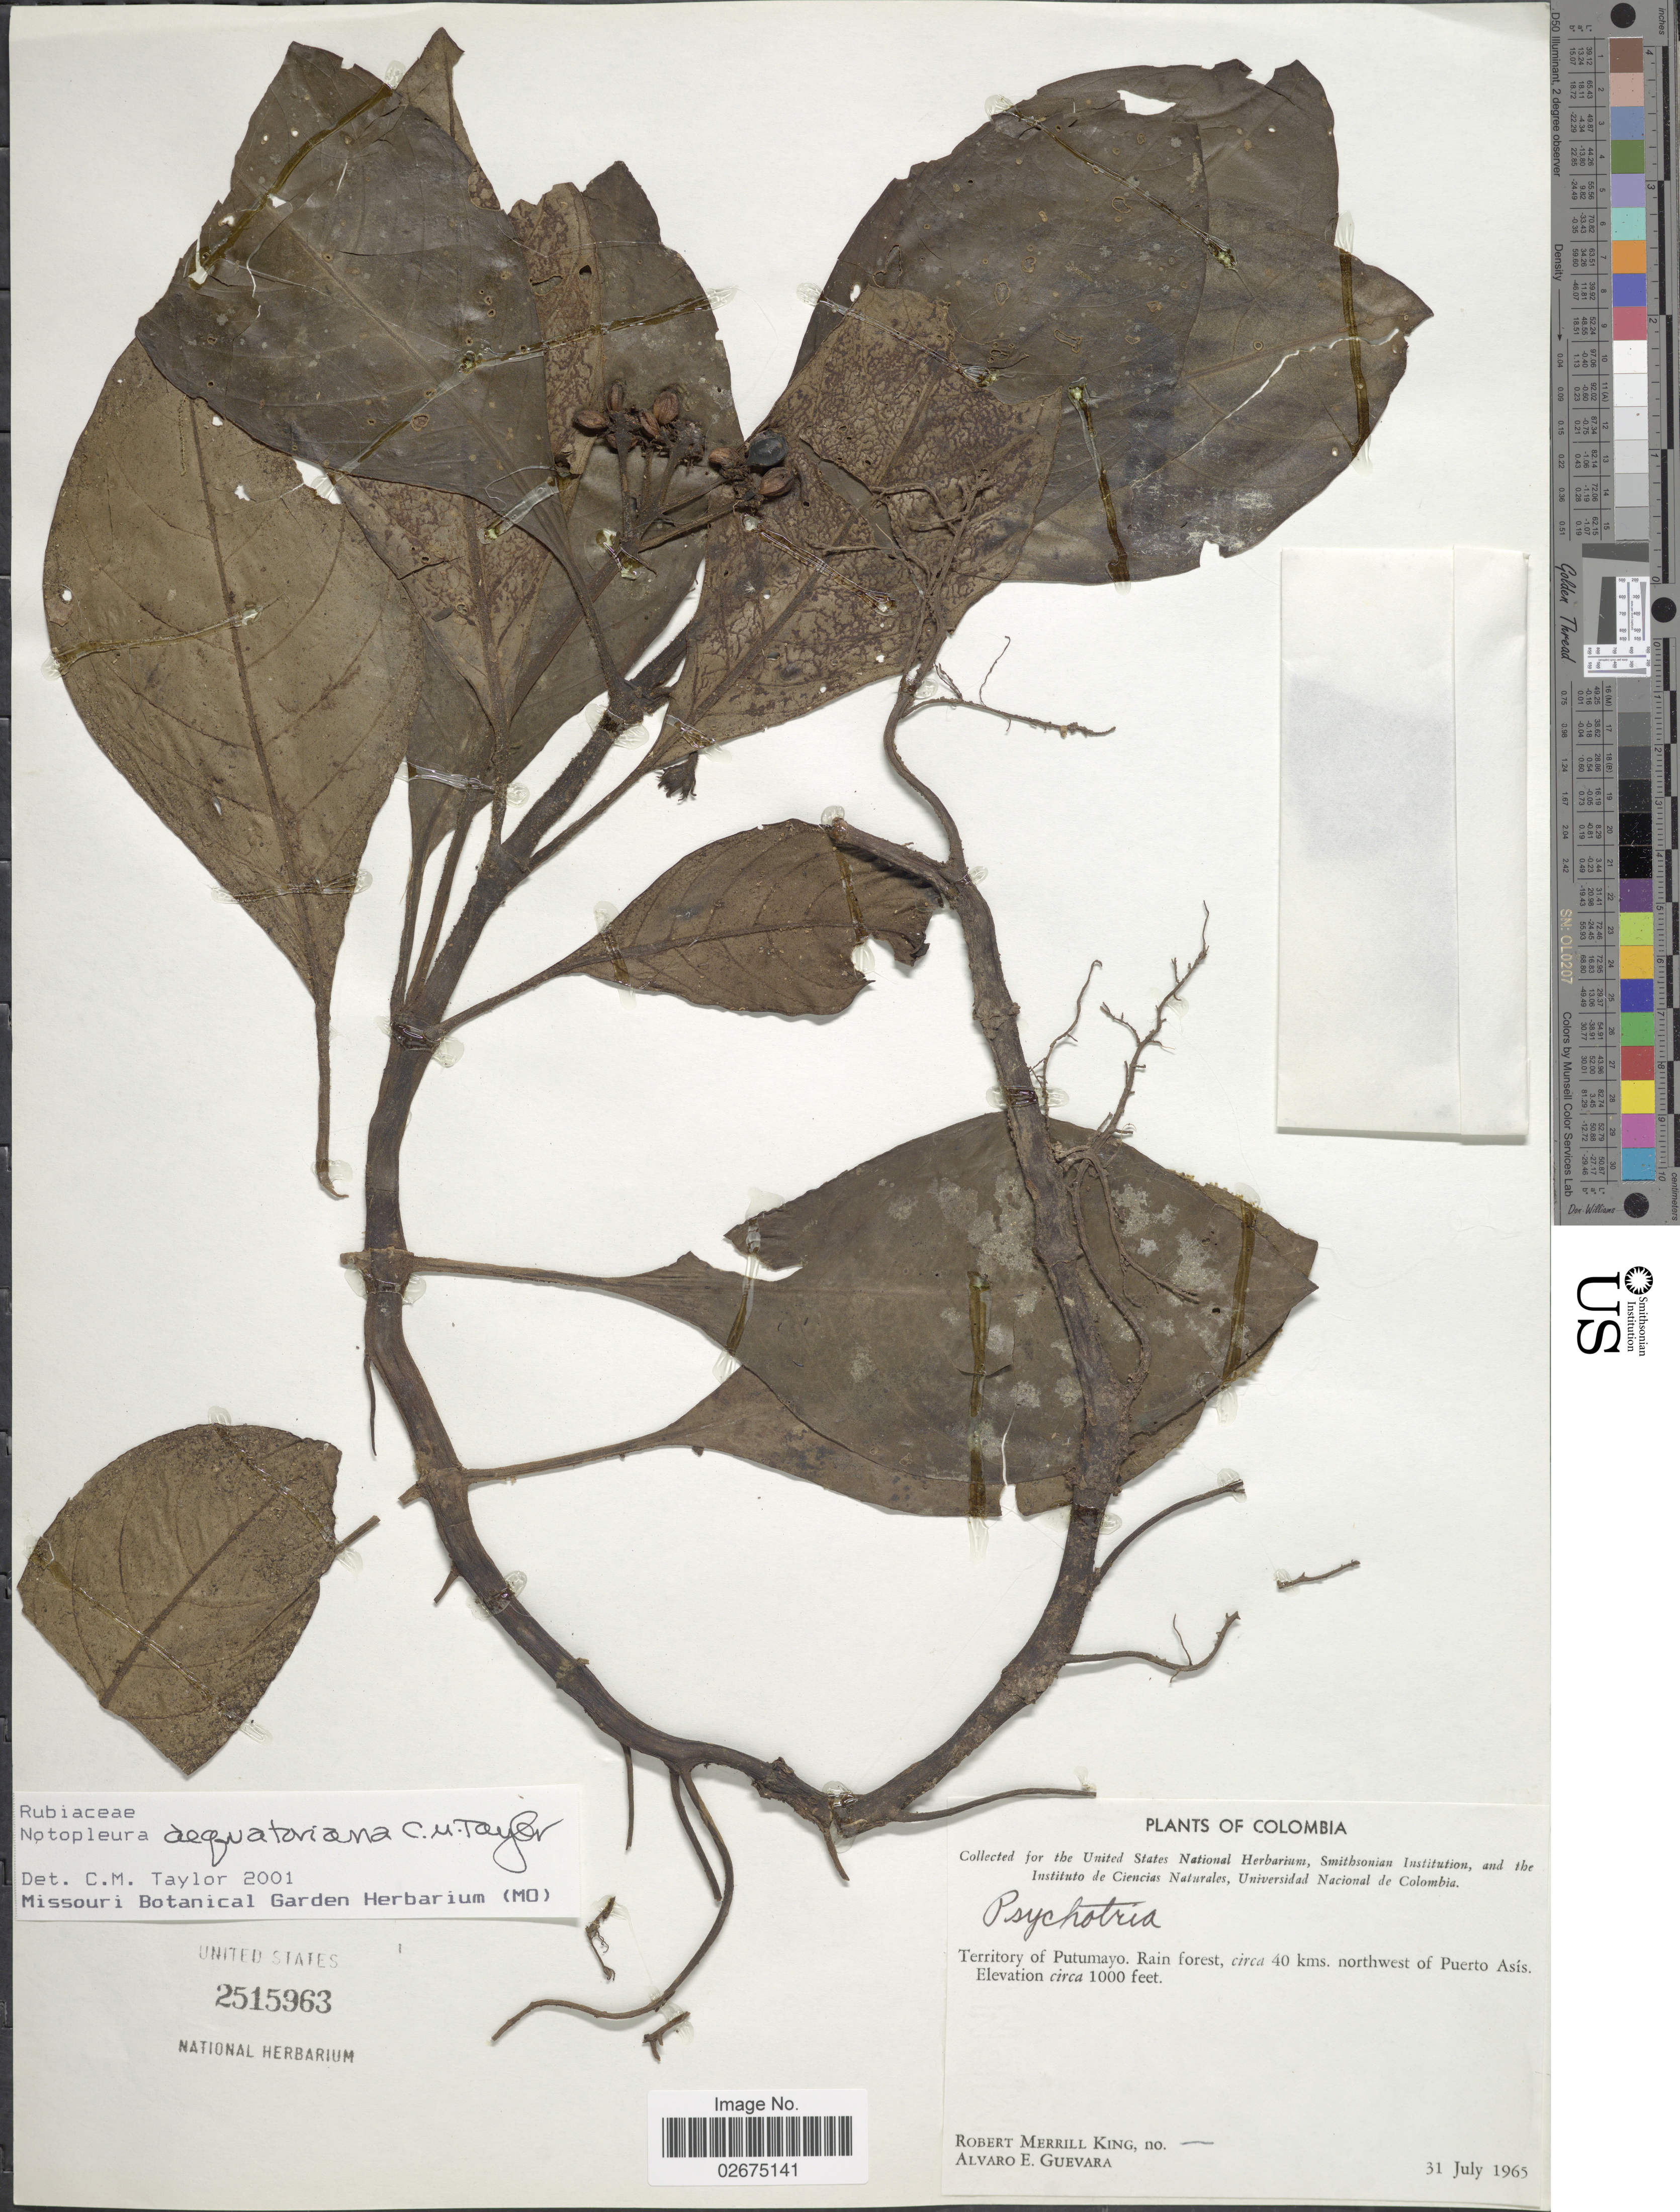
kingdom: Plantae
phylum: Tracheophyta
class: Magnoliopsida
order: Gentianales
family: Rubiaceae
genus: Notopleura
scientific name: Notopleura aequatoriana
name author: C.M. Taylor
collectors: R. M. King & A. E. Guevara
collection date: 1965-07-31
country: Colombia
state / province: Putumayo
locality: Rain forest, circa 40 kms. northwest of Puerto Asis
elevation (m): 305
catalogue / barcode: US 2515963